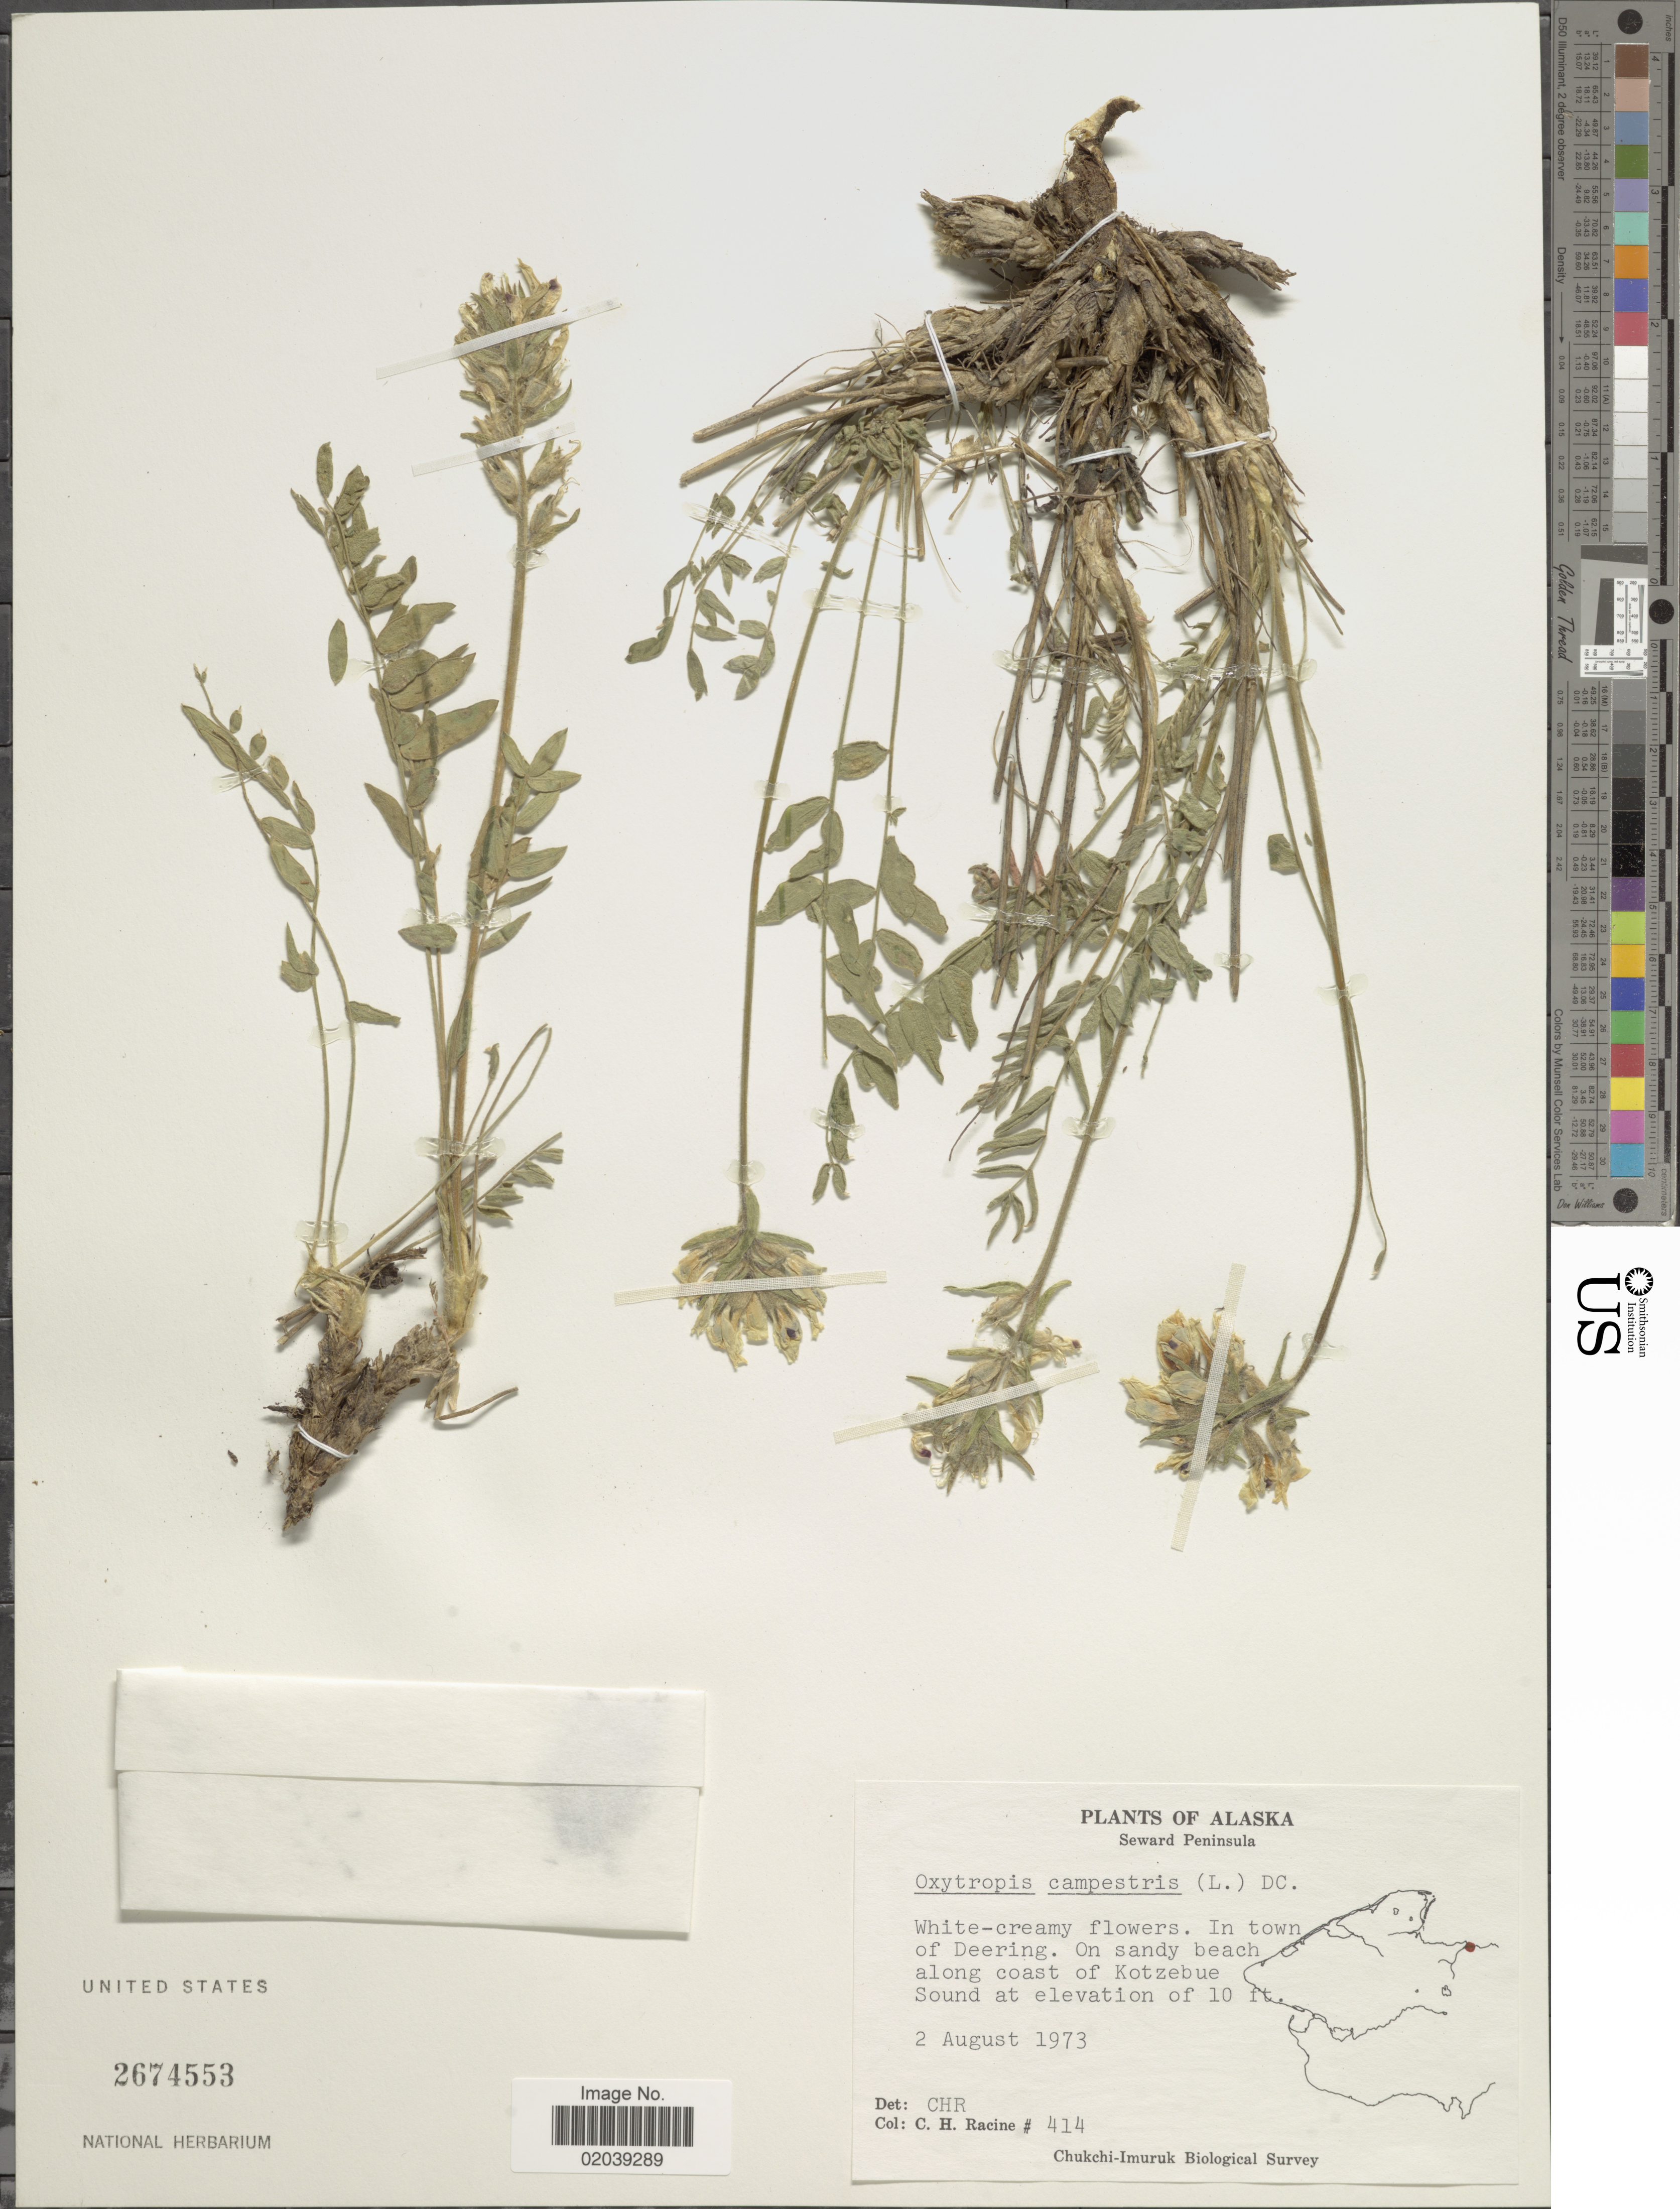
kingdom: Plantae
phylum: Tracheophyta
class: Magnoliopsida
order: Fabales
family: Fabaceae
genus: Oxytropis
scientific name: Oxytropis campestris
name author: (L.) DC.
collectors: C. Racine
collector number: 414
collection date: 1973-08-02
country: United States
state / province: Alaska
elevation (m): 3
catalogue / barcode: US 2674553